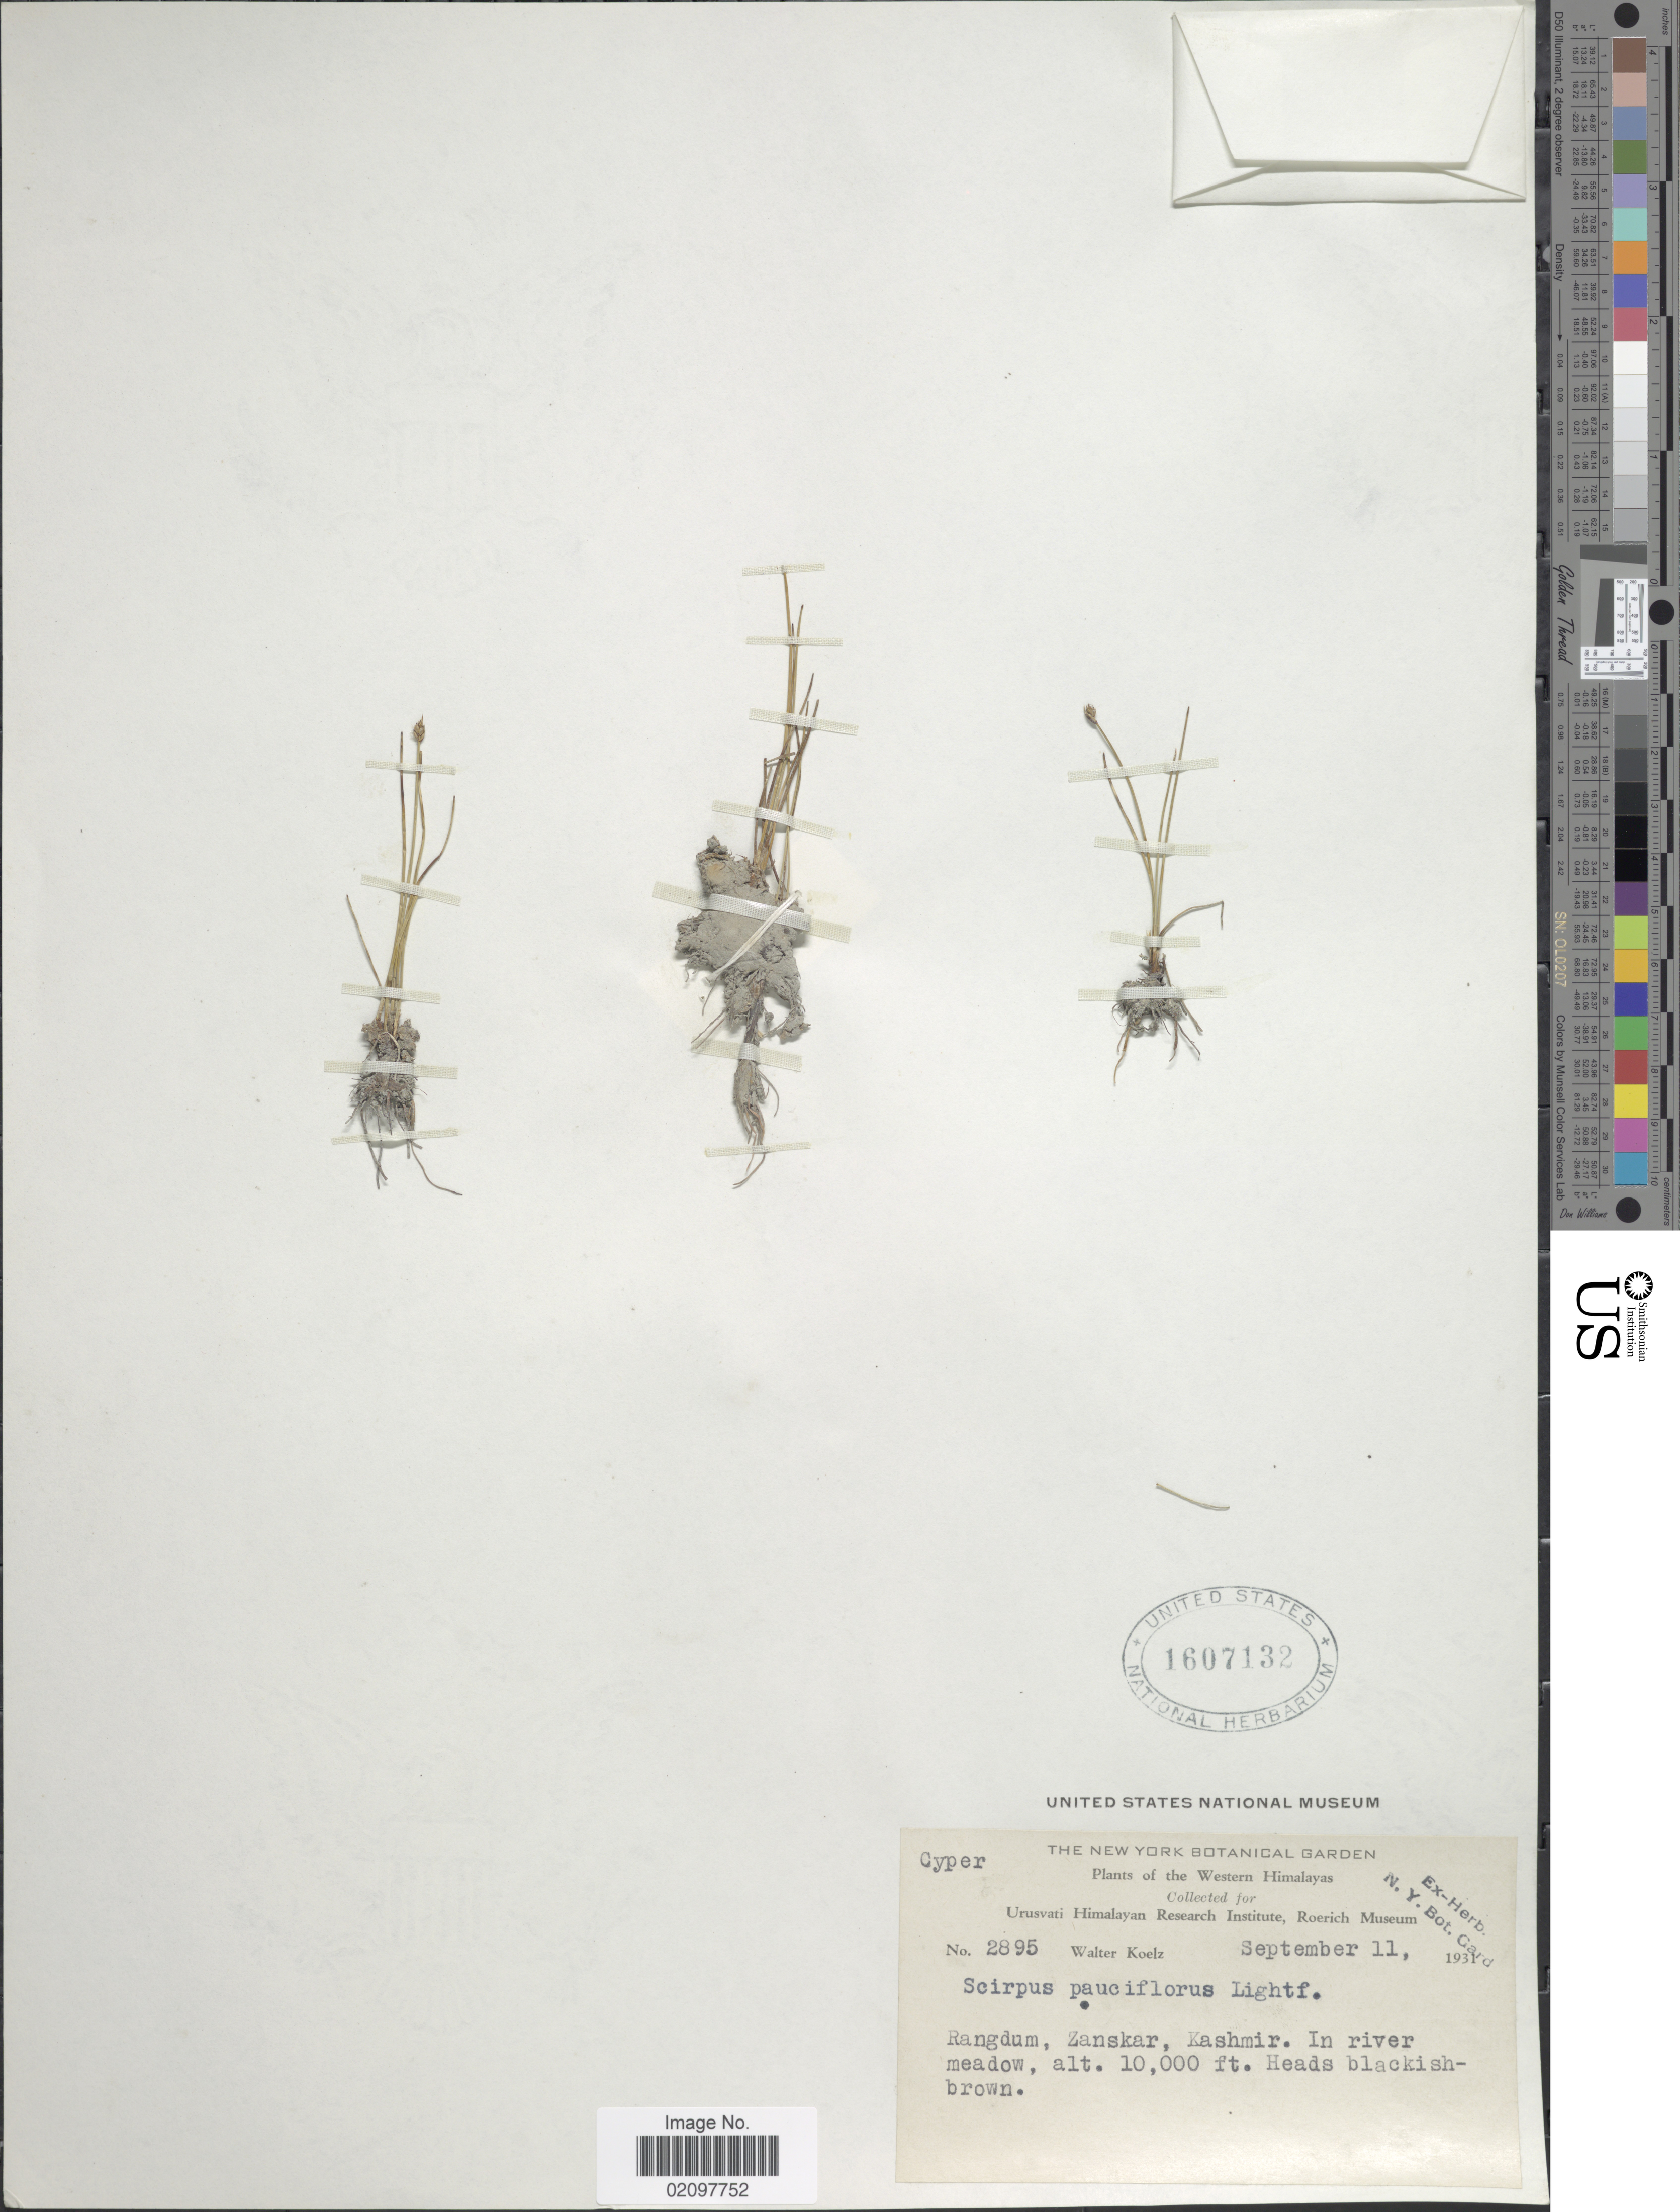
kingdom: Plantae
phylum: Tracheophyta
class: Liliopsida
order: Poales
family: Cyperaceae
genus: Eleocharis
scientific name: Eleocharis quinqueflora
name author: (Hartmann) O. Schwarz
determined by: Strong, Mark T., (BOT), Smithsonian Institution - National Museum of Natural History (UNITED STATES)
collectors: W. N. Koelz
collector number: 2895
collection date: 1931-09-11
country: India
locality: Western Himalaya. Rangdum, Zanskar, Kashmir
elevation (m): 3048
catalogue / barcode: US 1607132